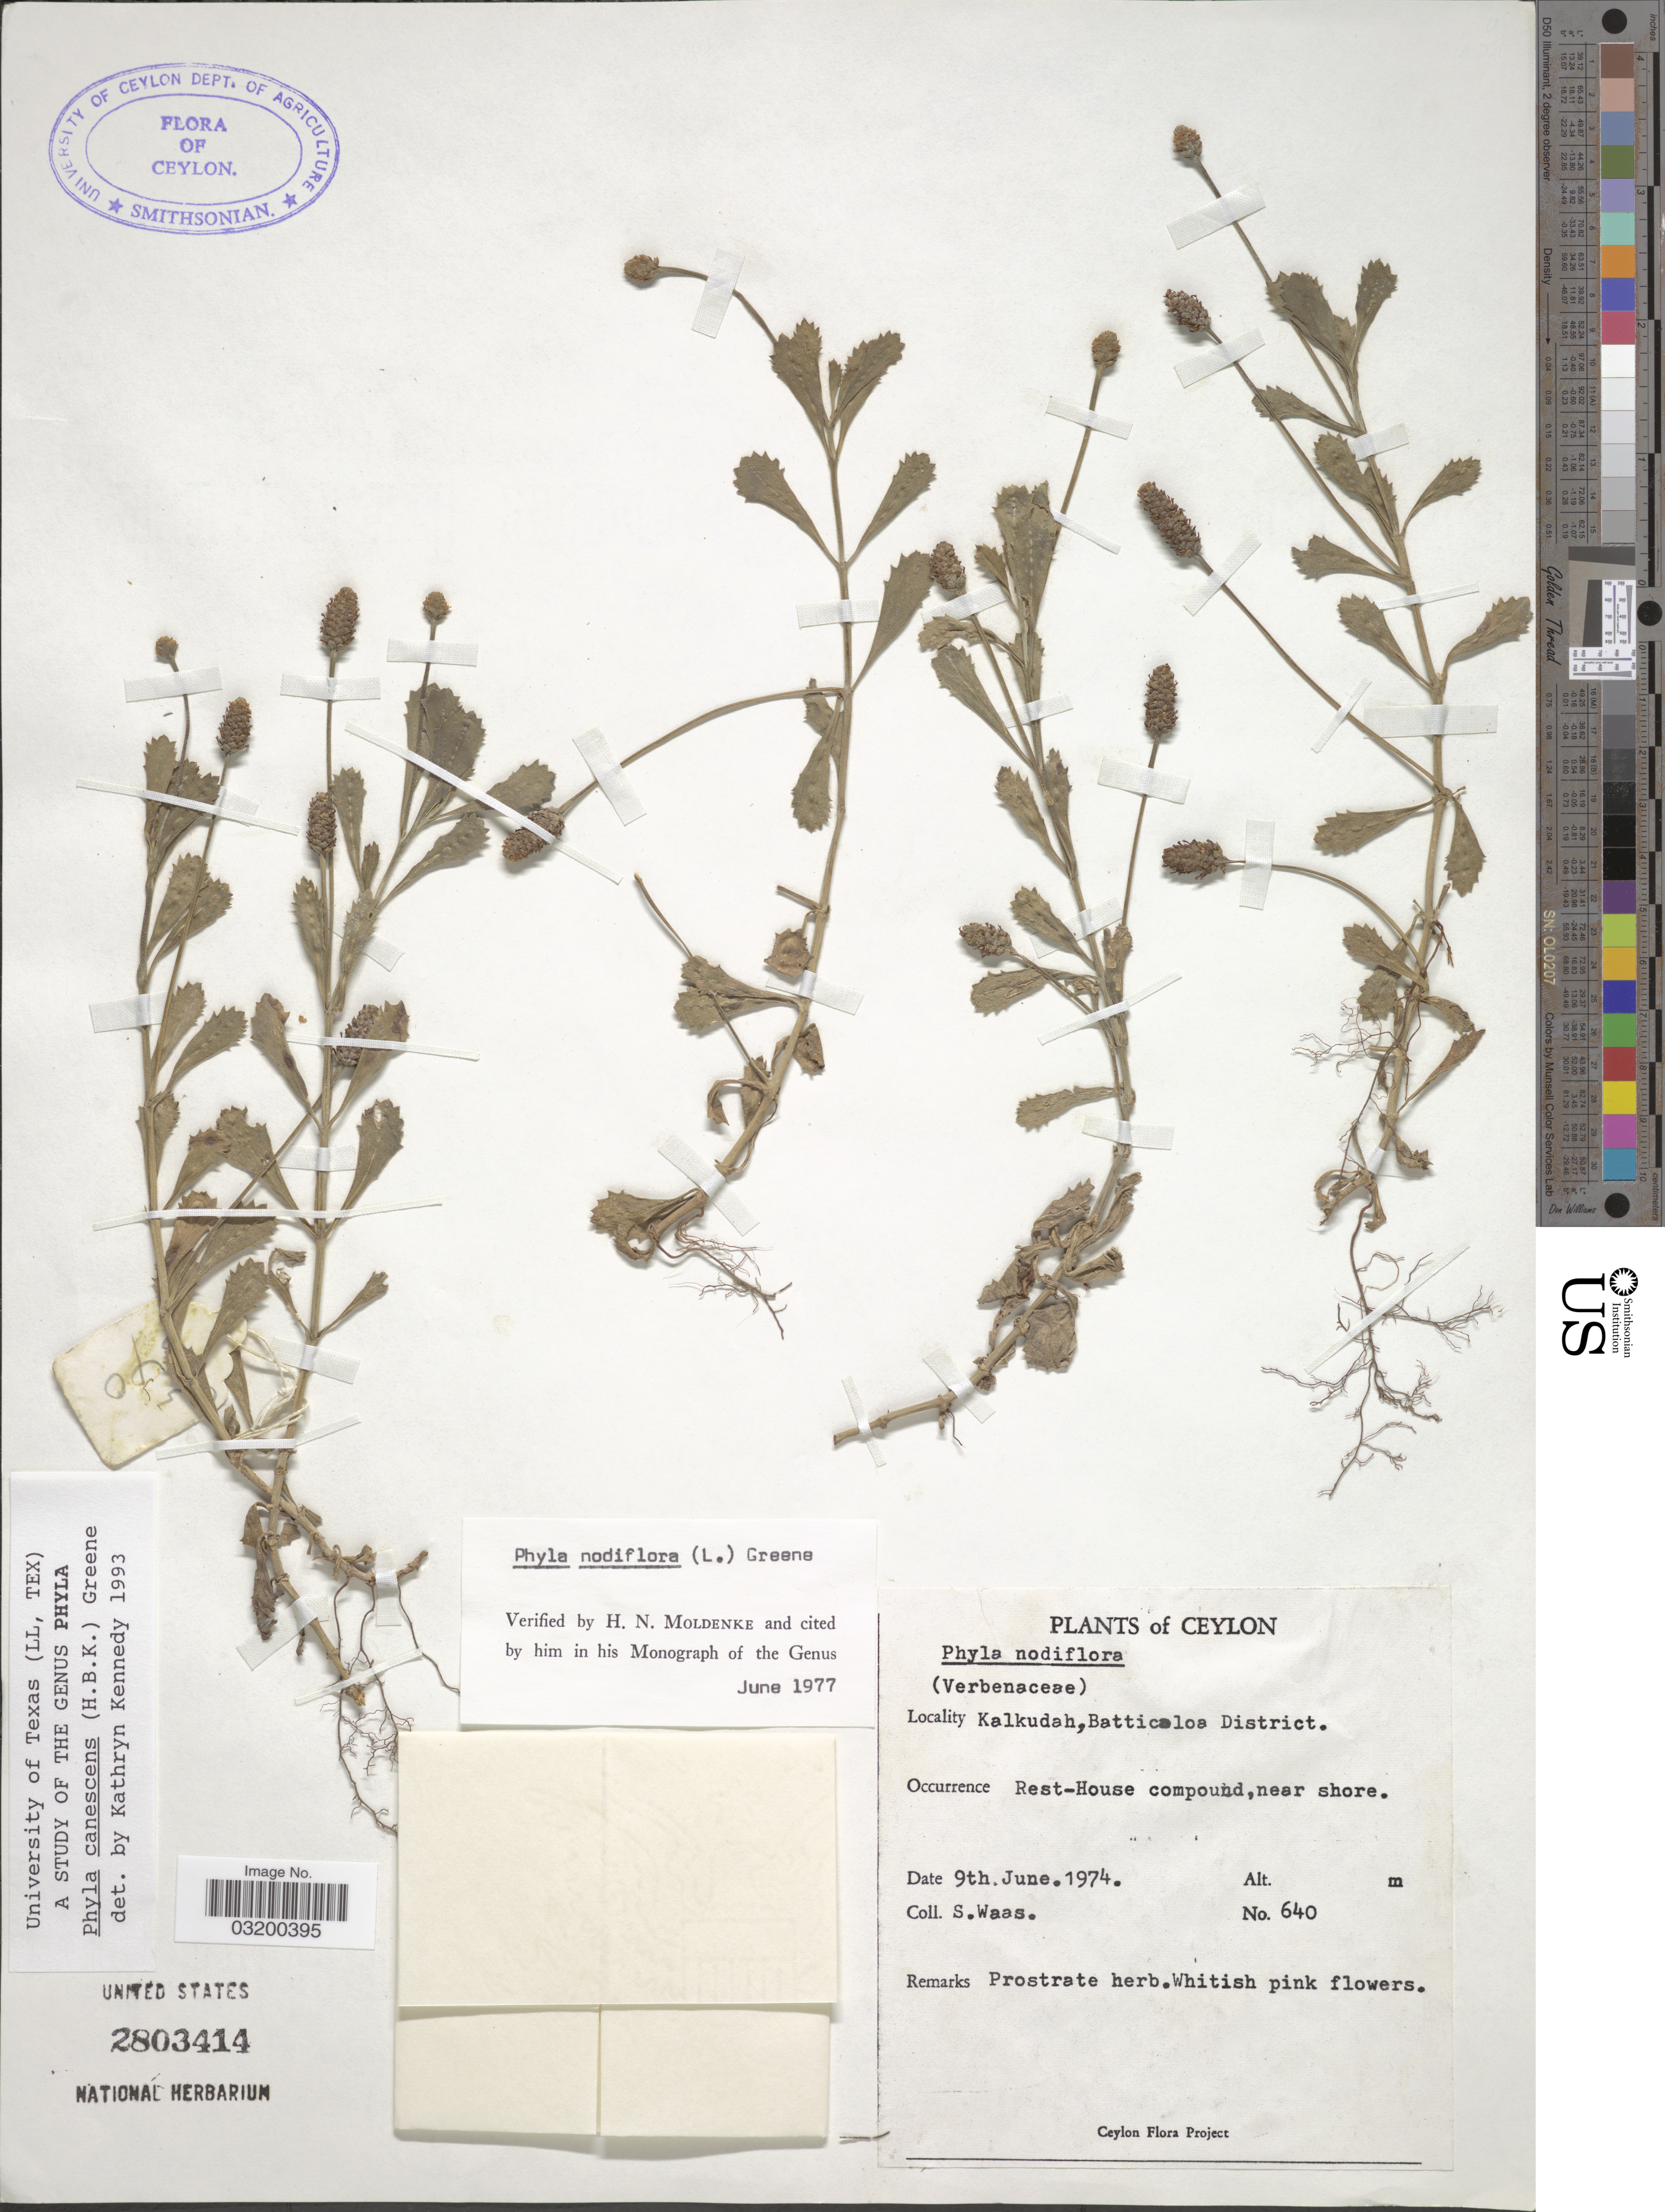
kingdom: Plantae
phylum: Tracheophyta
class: Magnoliopsida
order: Lamiales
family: Verbenaceae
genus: Phyla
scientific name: Phyla canescens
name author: (Kunth) S.W. Greene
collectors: S. Waas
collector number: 640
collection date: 1974-06-09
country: Sri Lanka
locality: Ceylon. Kalkudah, Batticaloa District. Rest-House compound, near shore.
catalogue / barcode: US 2803414